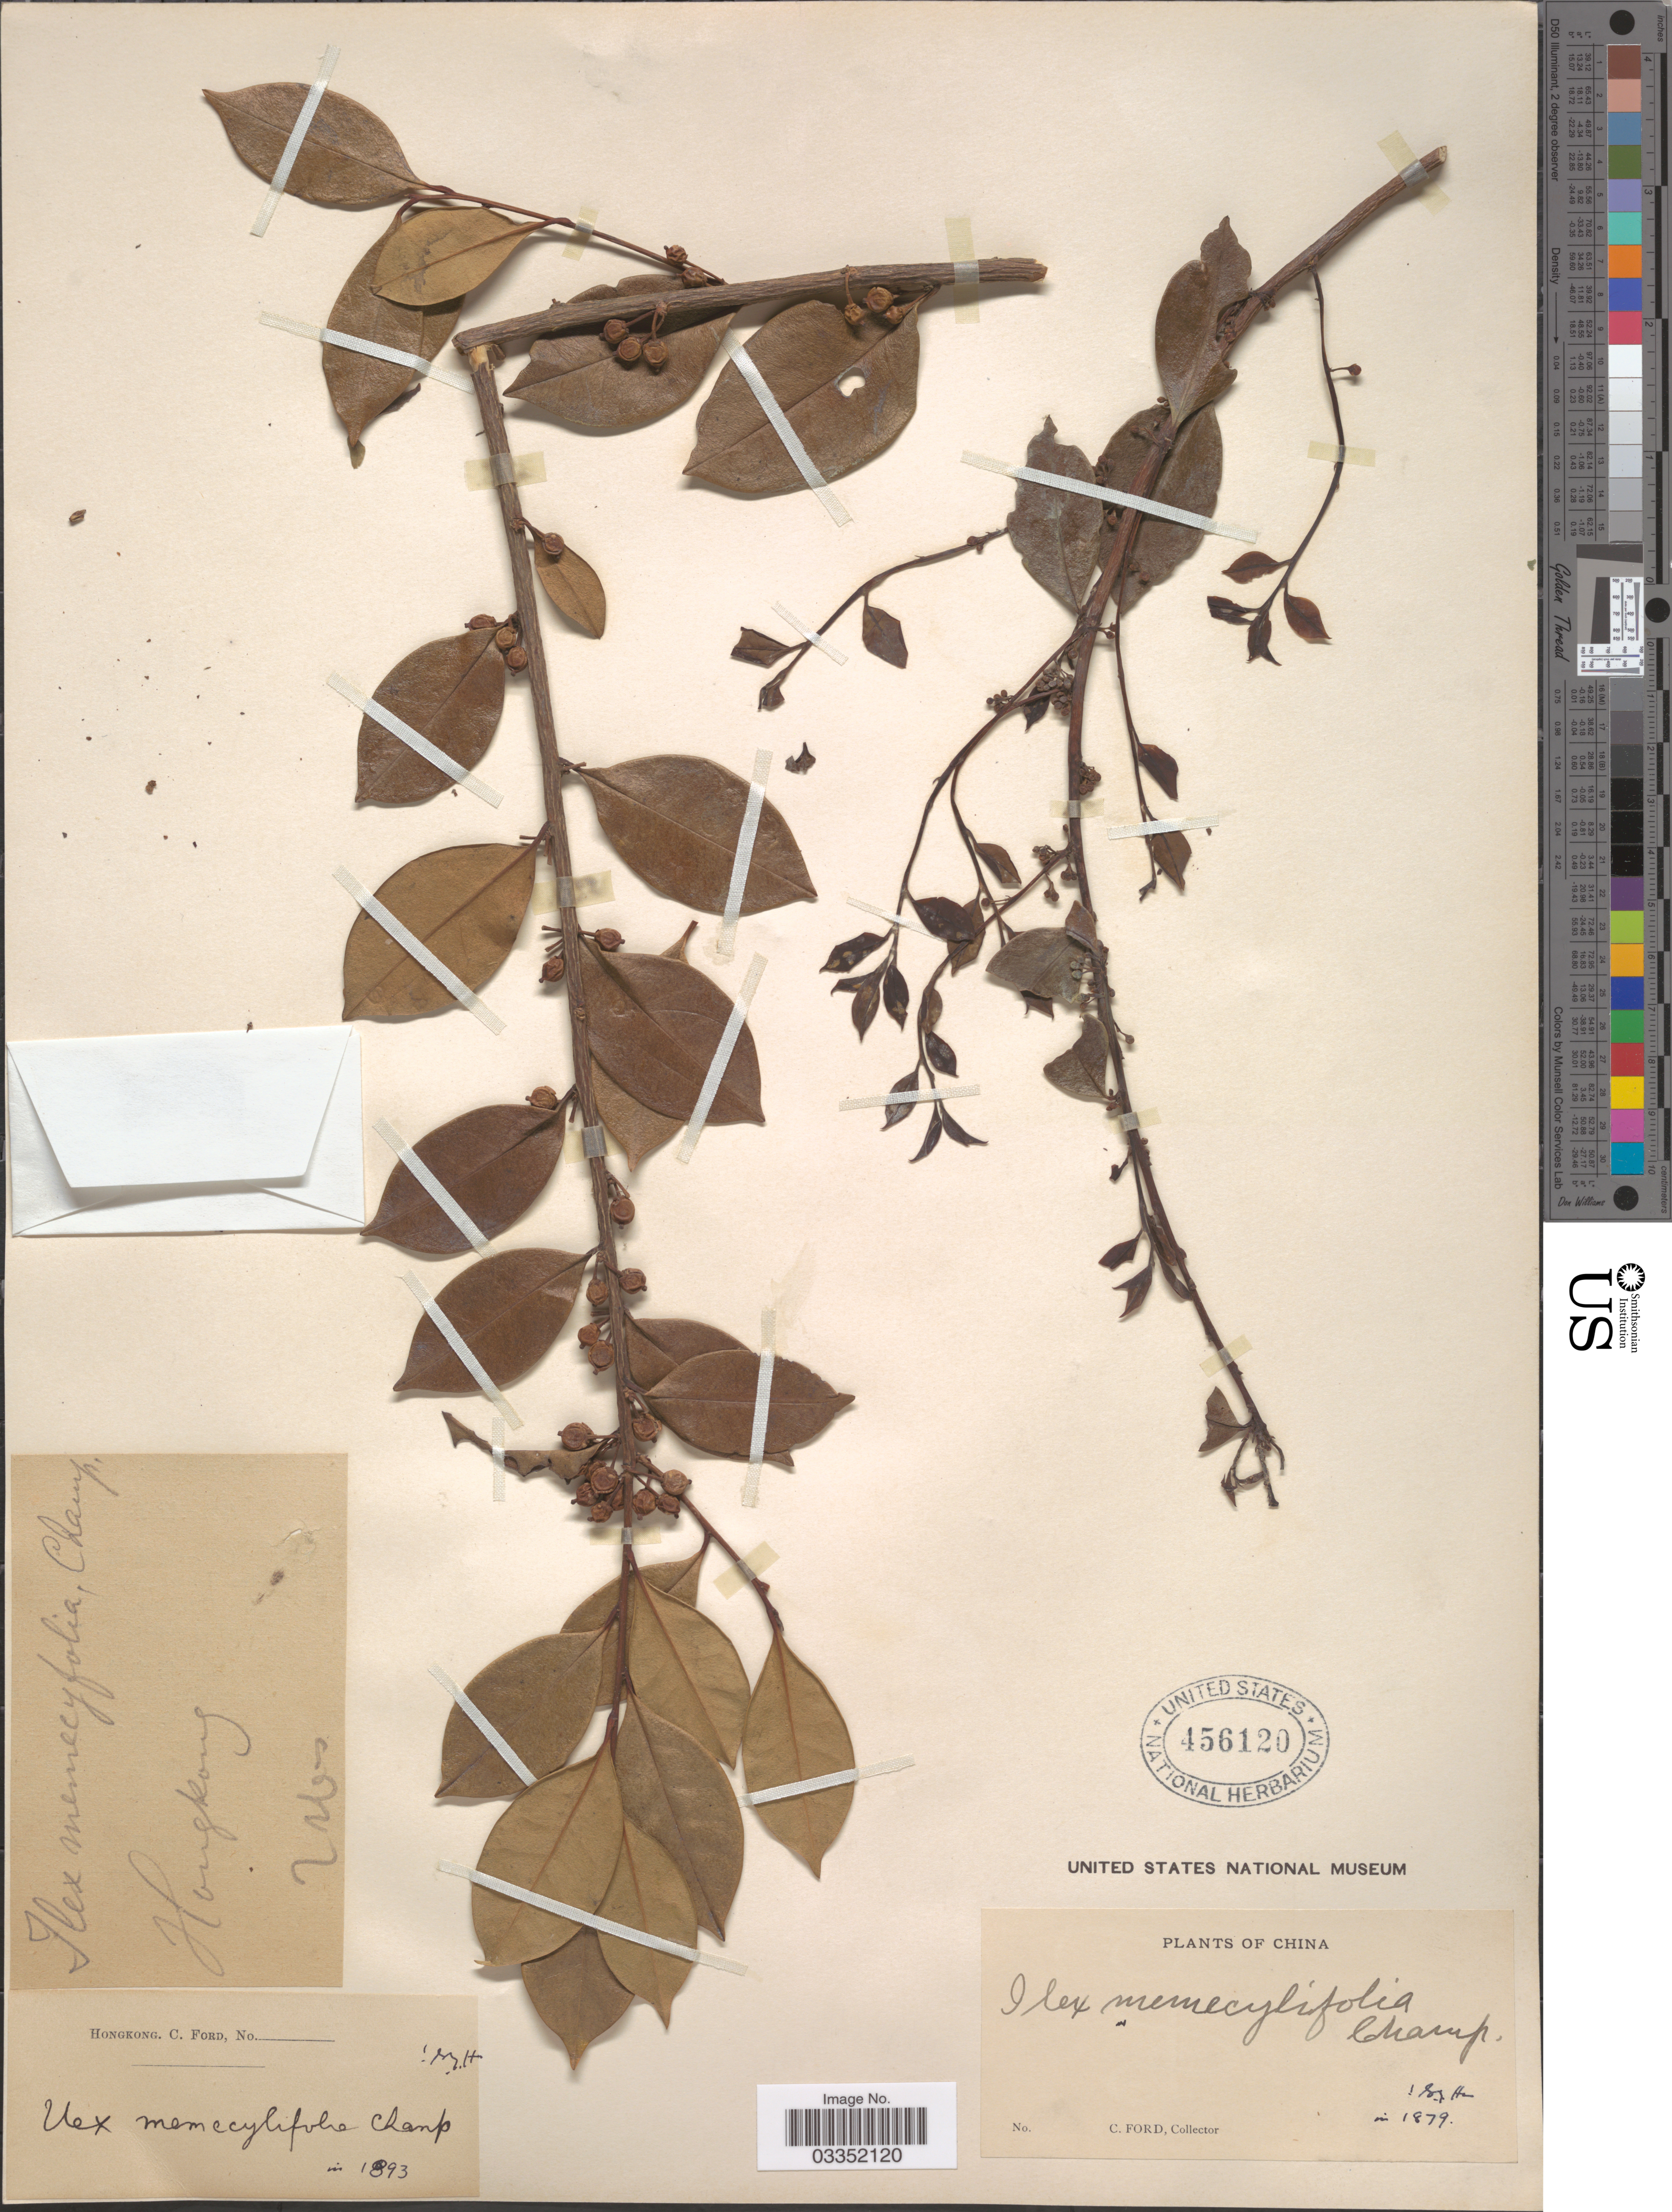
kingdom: Plantae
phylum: Tracheophyta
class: Magnoliopsida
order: Aquifoliales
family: Aquifoliaceae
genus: Ilex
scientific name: Ilex memecylifolia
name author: Champ. ex Benth.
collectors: C. Ford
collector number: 2260?*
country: China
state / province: Hong Kong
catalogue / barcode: US 456120